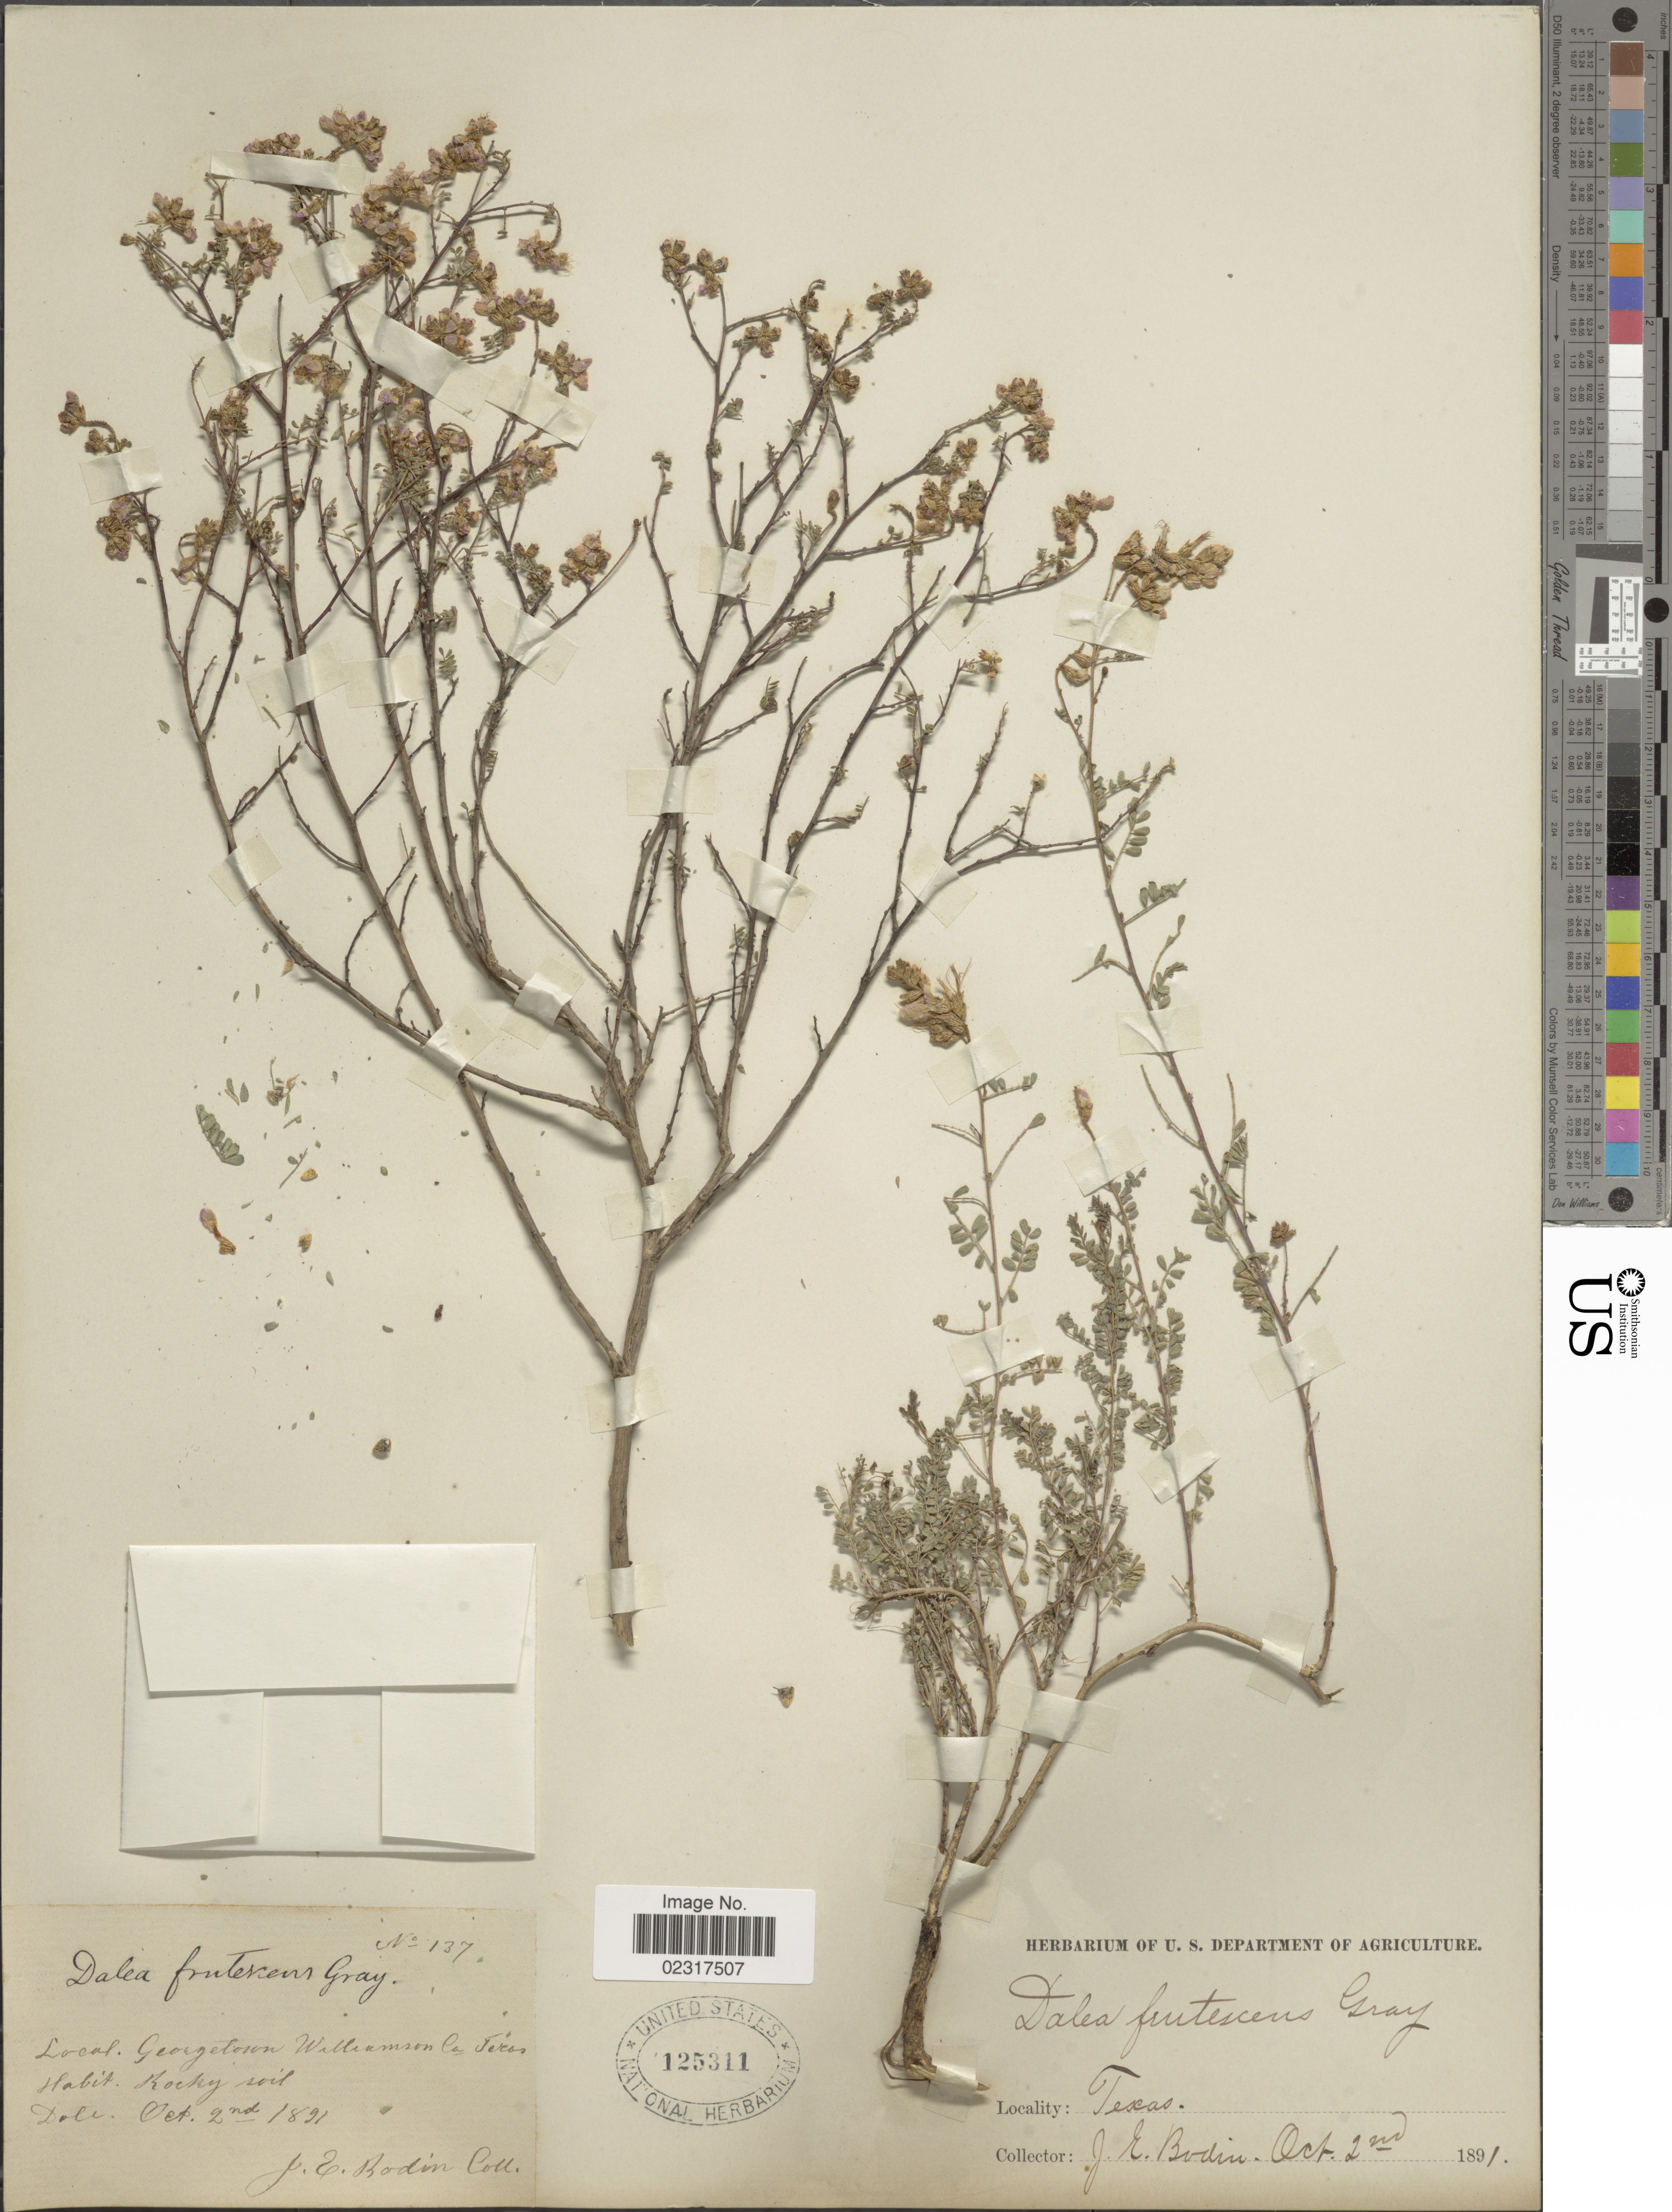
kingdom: Plantae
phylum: Tracheophyta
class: Magnoliopsida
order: Fabales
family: Fabaceae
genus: Dalea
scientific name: Dalea frutescens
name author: A. Gray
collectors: J. E. Bodin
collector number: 137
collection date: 1891-10-02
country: United States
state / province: Texas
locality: Georgetown Williamson Co., rocky soil.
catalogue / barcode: US 125311